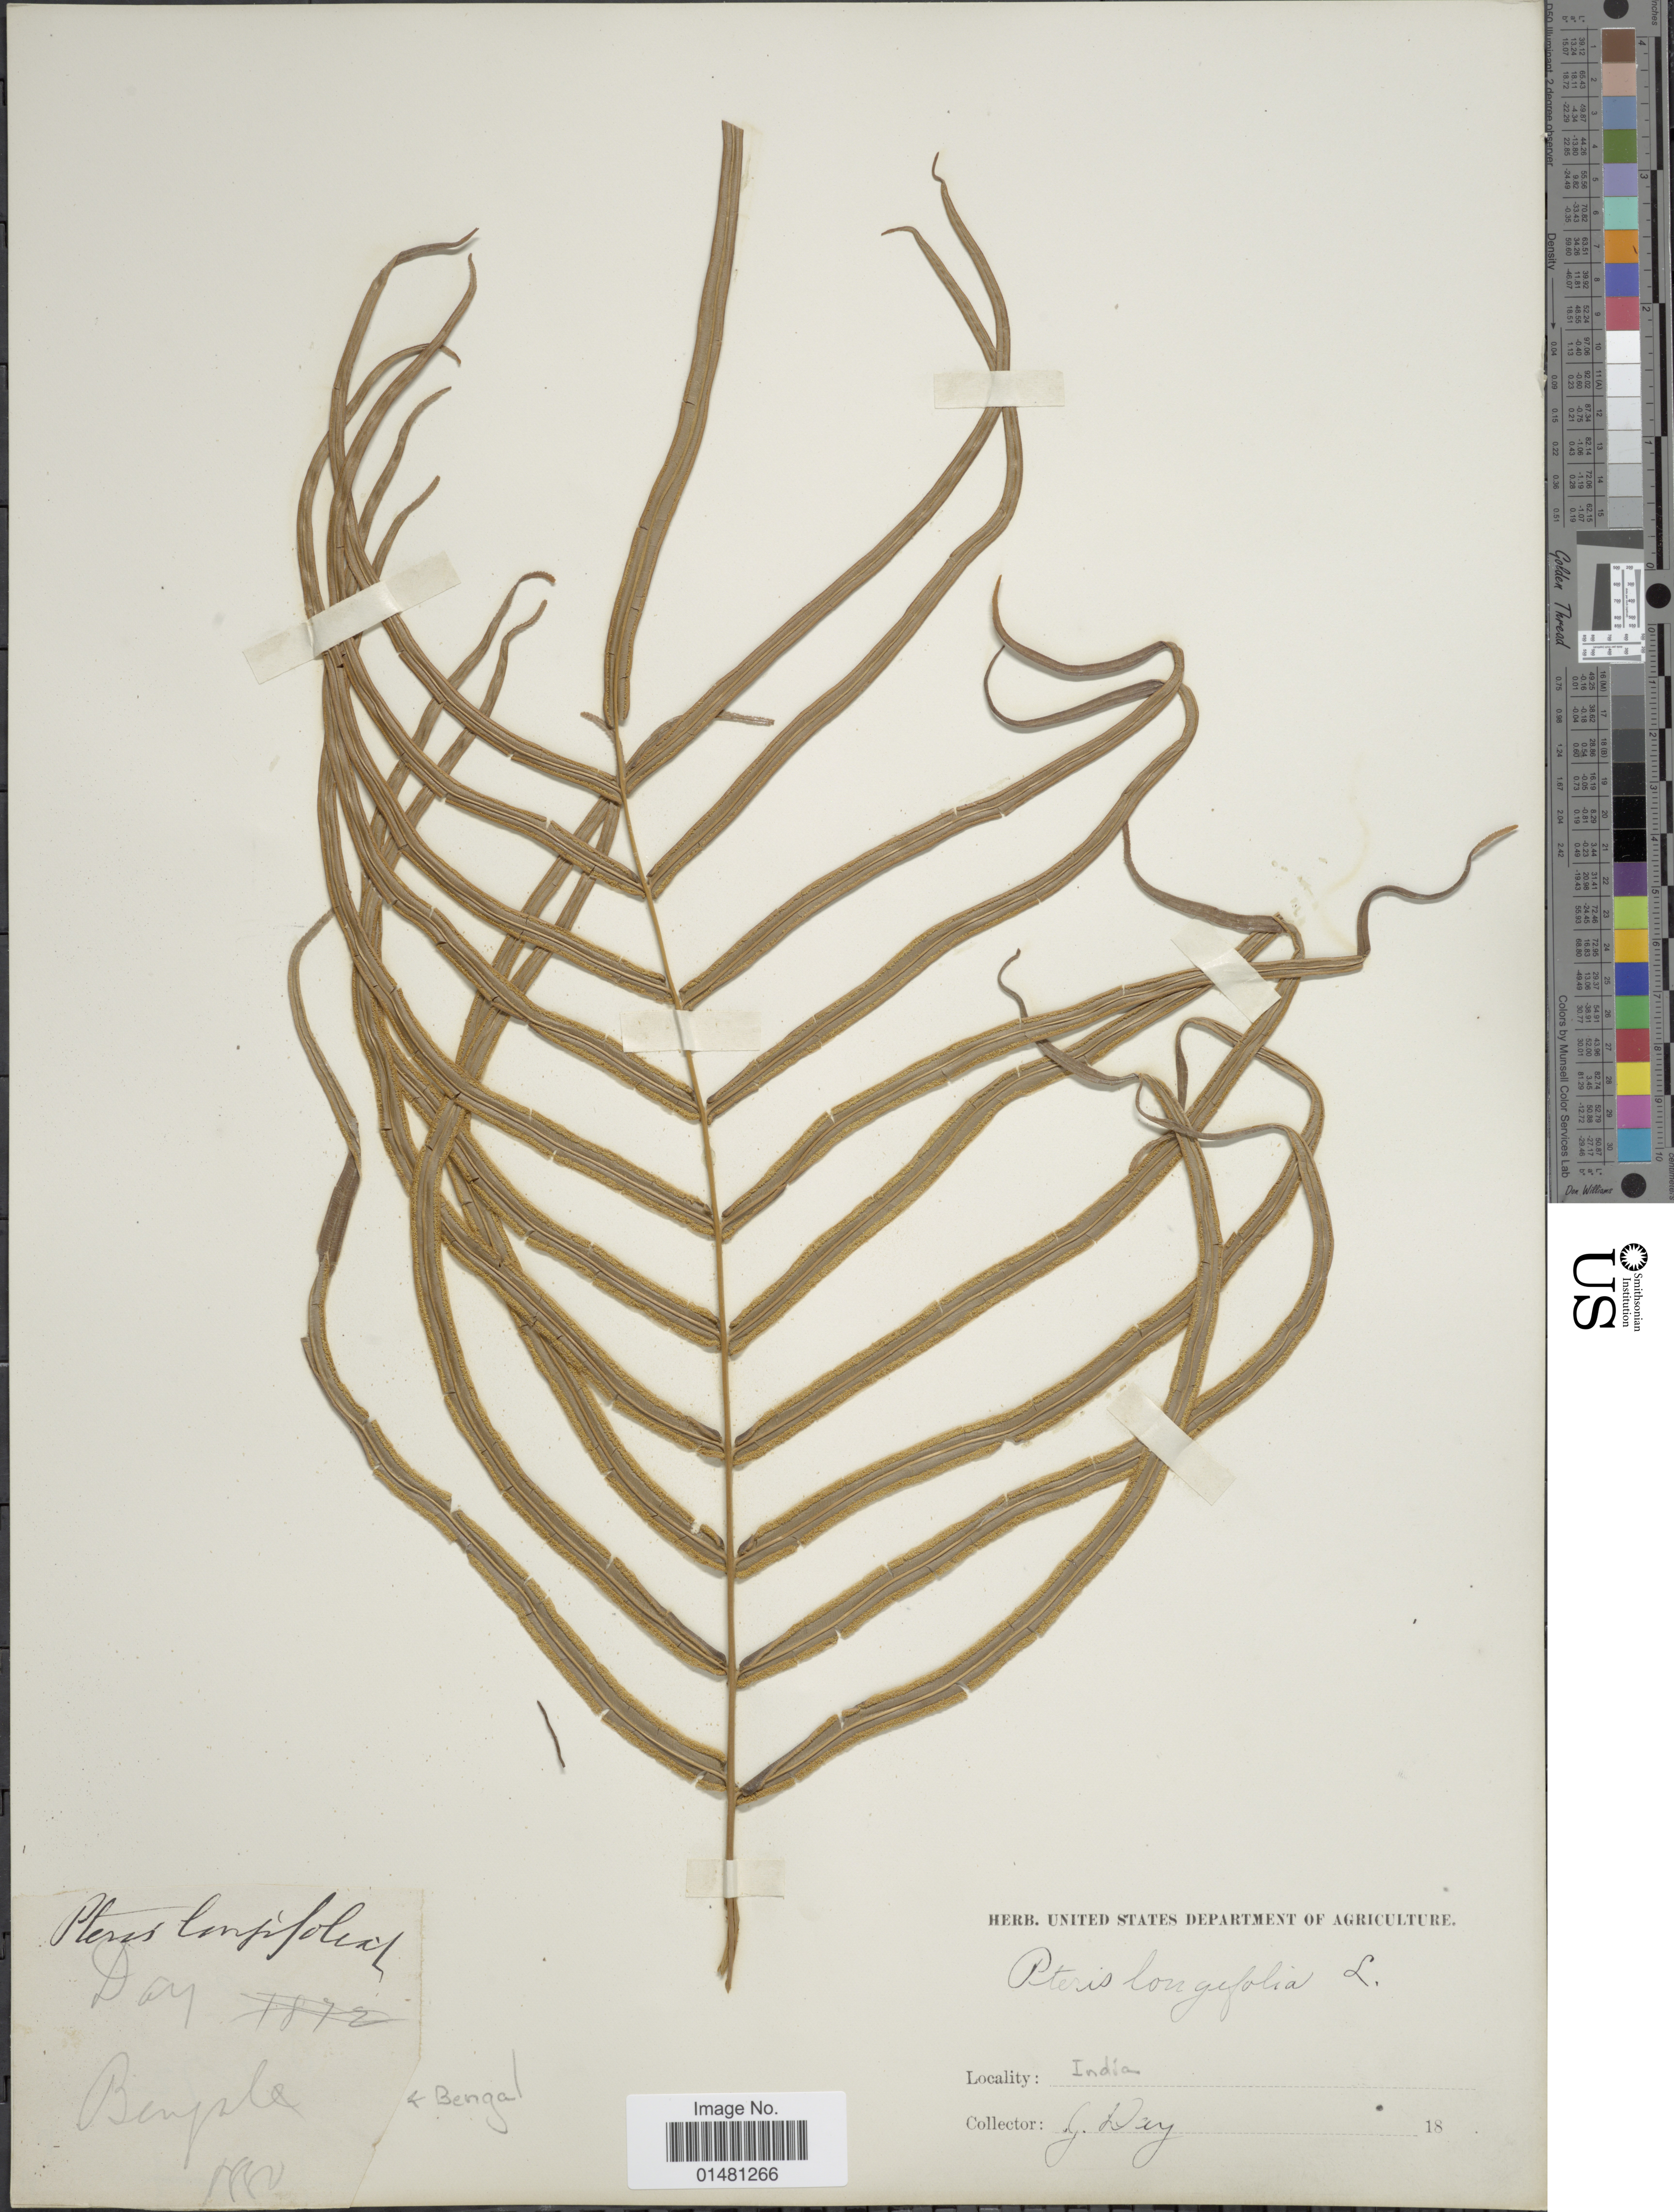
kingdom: Plantae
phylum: Tracheophyta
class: Polypodiopsida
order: Polypodiales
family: Pteridaceae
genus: Pteris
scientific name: Pteris vittata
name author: L.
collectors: G. Day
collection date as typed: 18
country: India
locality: Bengal